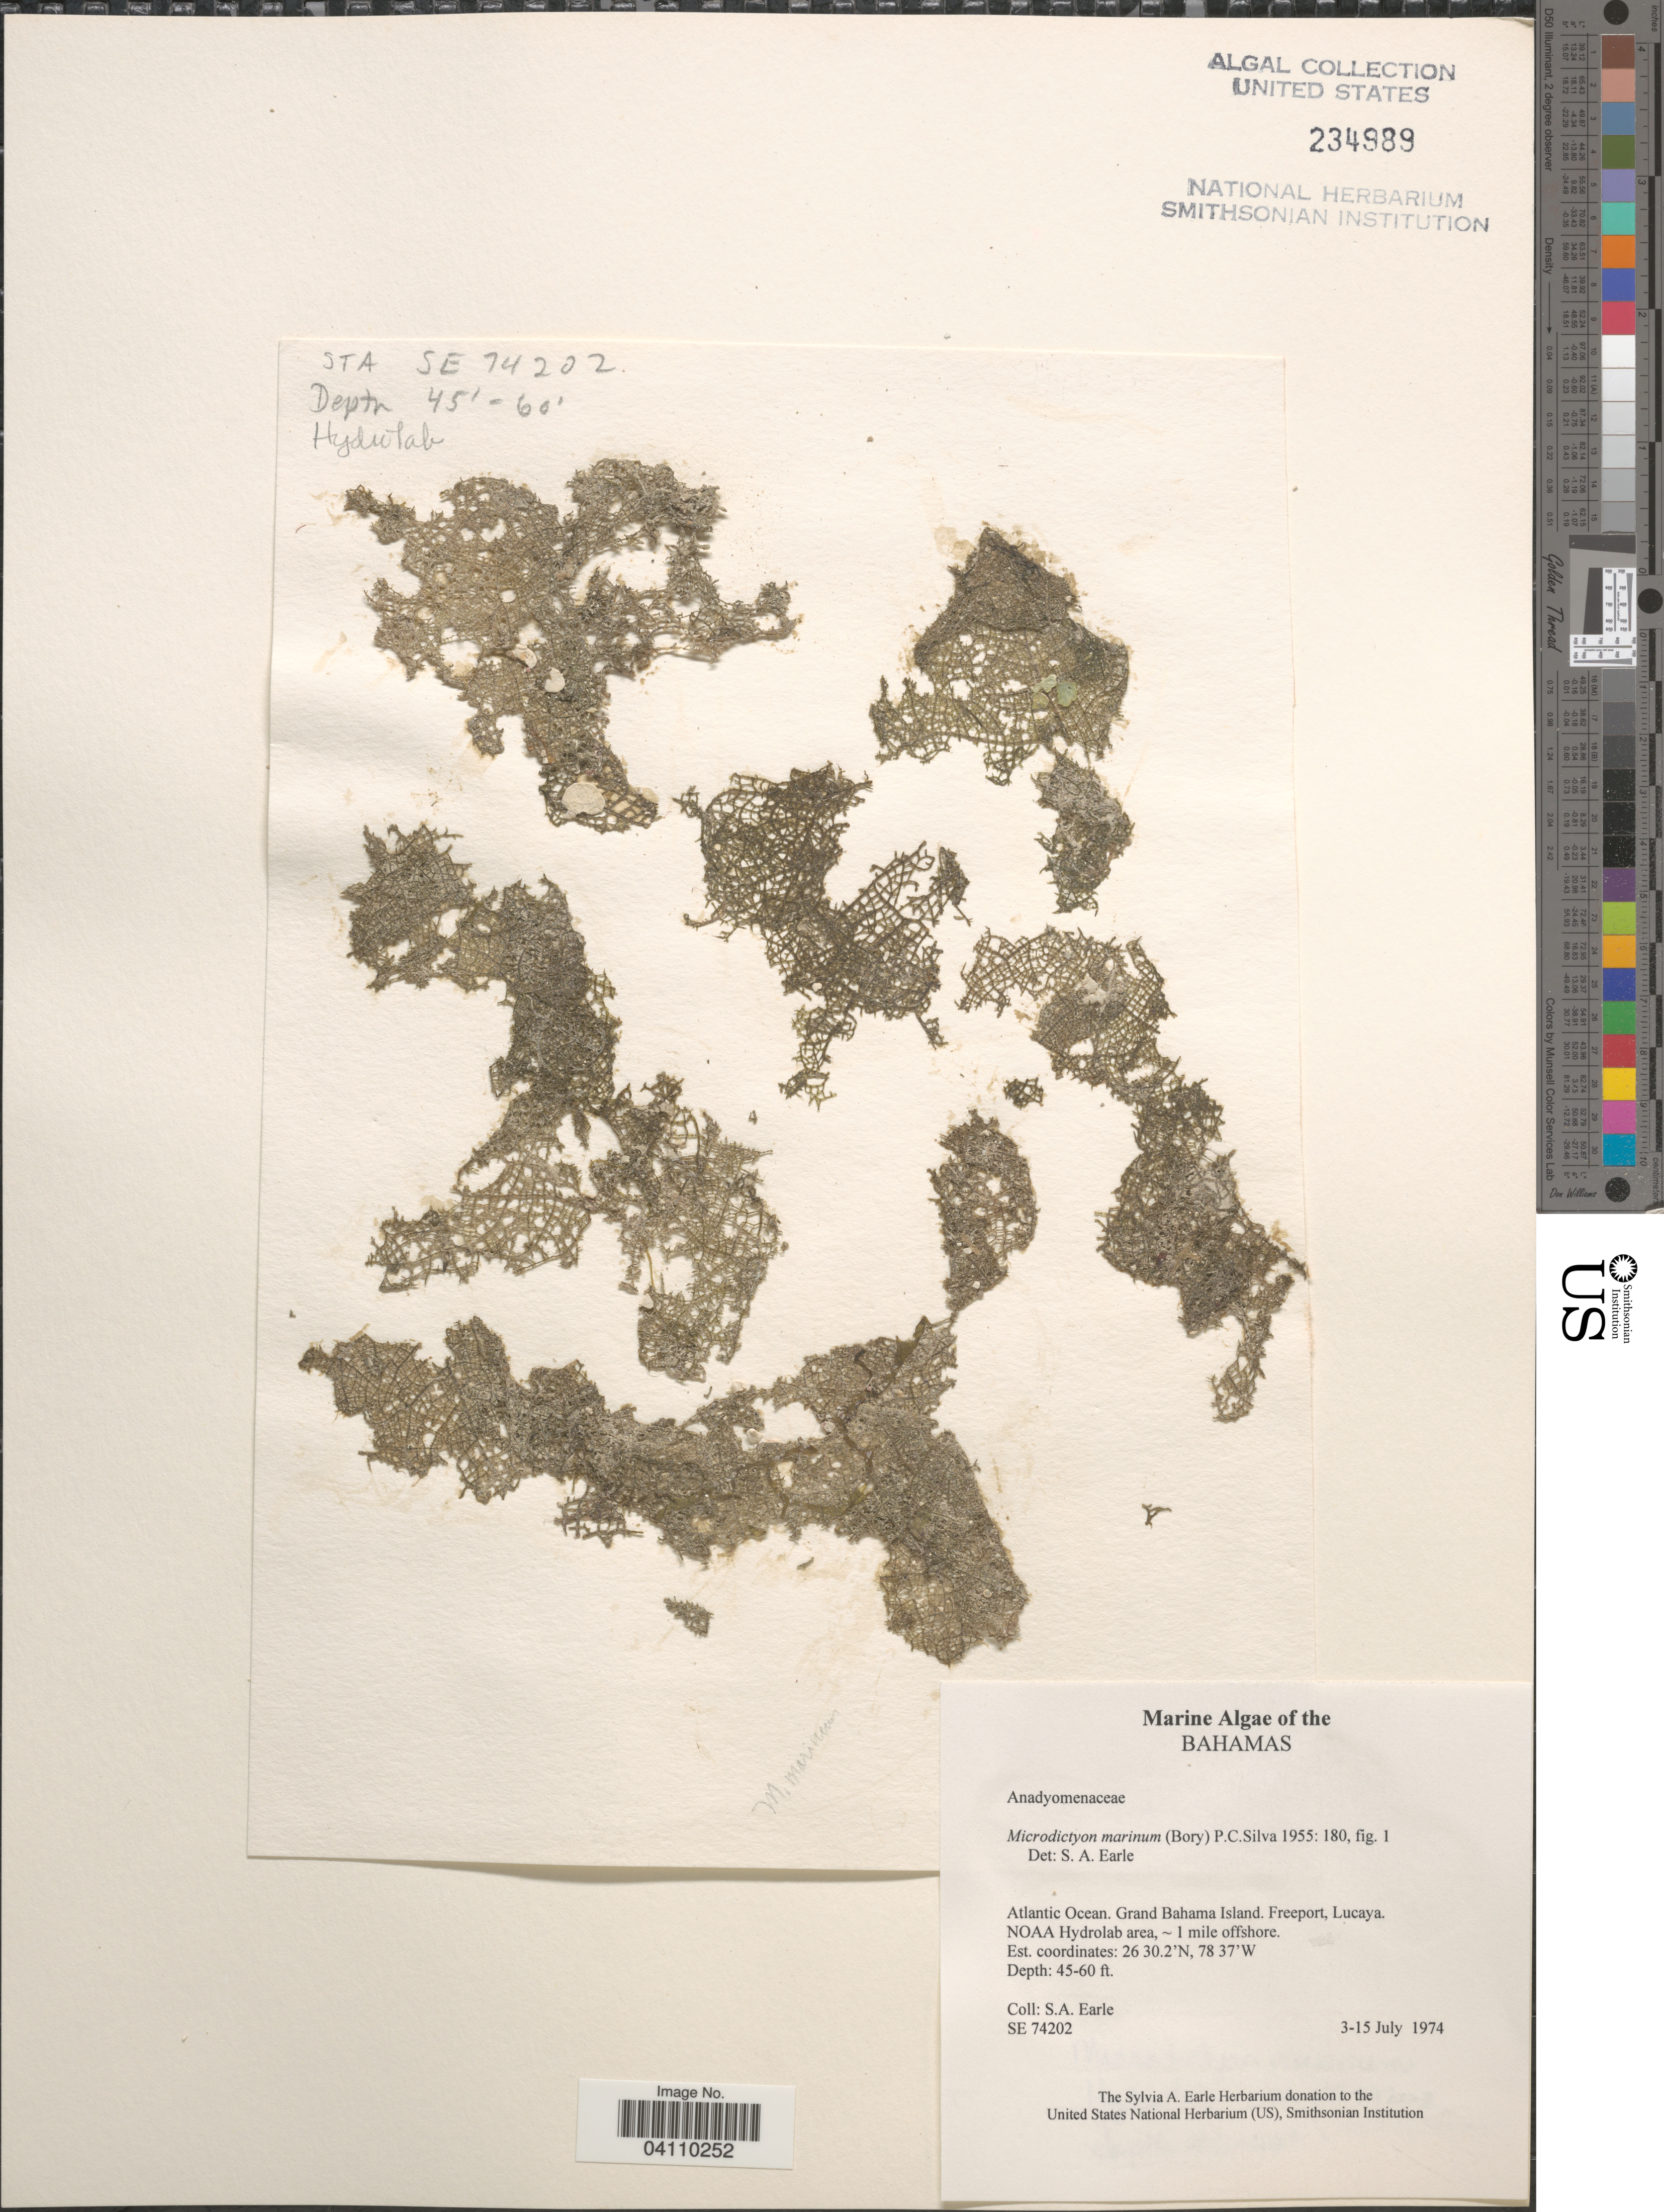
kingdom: Plantae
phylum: Chlorophyta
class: Ulvophyceae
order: Cladophorales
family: Anadyomenaceae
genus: Microdictyon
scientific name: Microdictyon marinum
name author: (Bory) P.C. Silva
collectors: S. A. Earle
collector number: SE74202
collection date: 1974-07-03/1974-07-15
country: Bahamas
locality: Atlantic Ocean. Grand Bahama Island. Freeport, Lucaya. NOAA Hydrolab area, ~ 1 mile offshore.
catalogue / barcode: US 234989